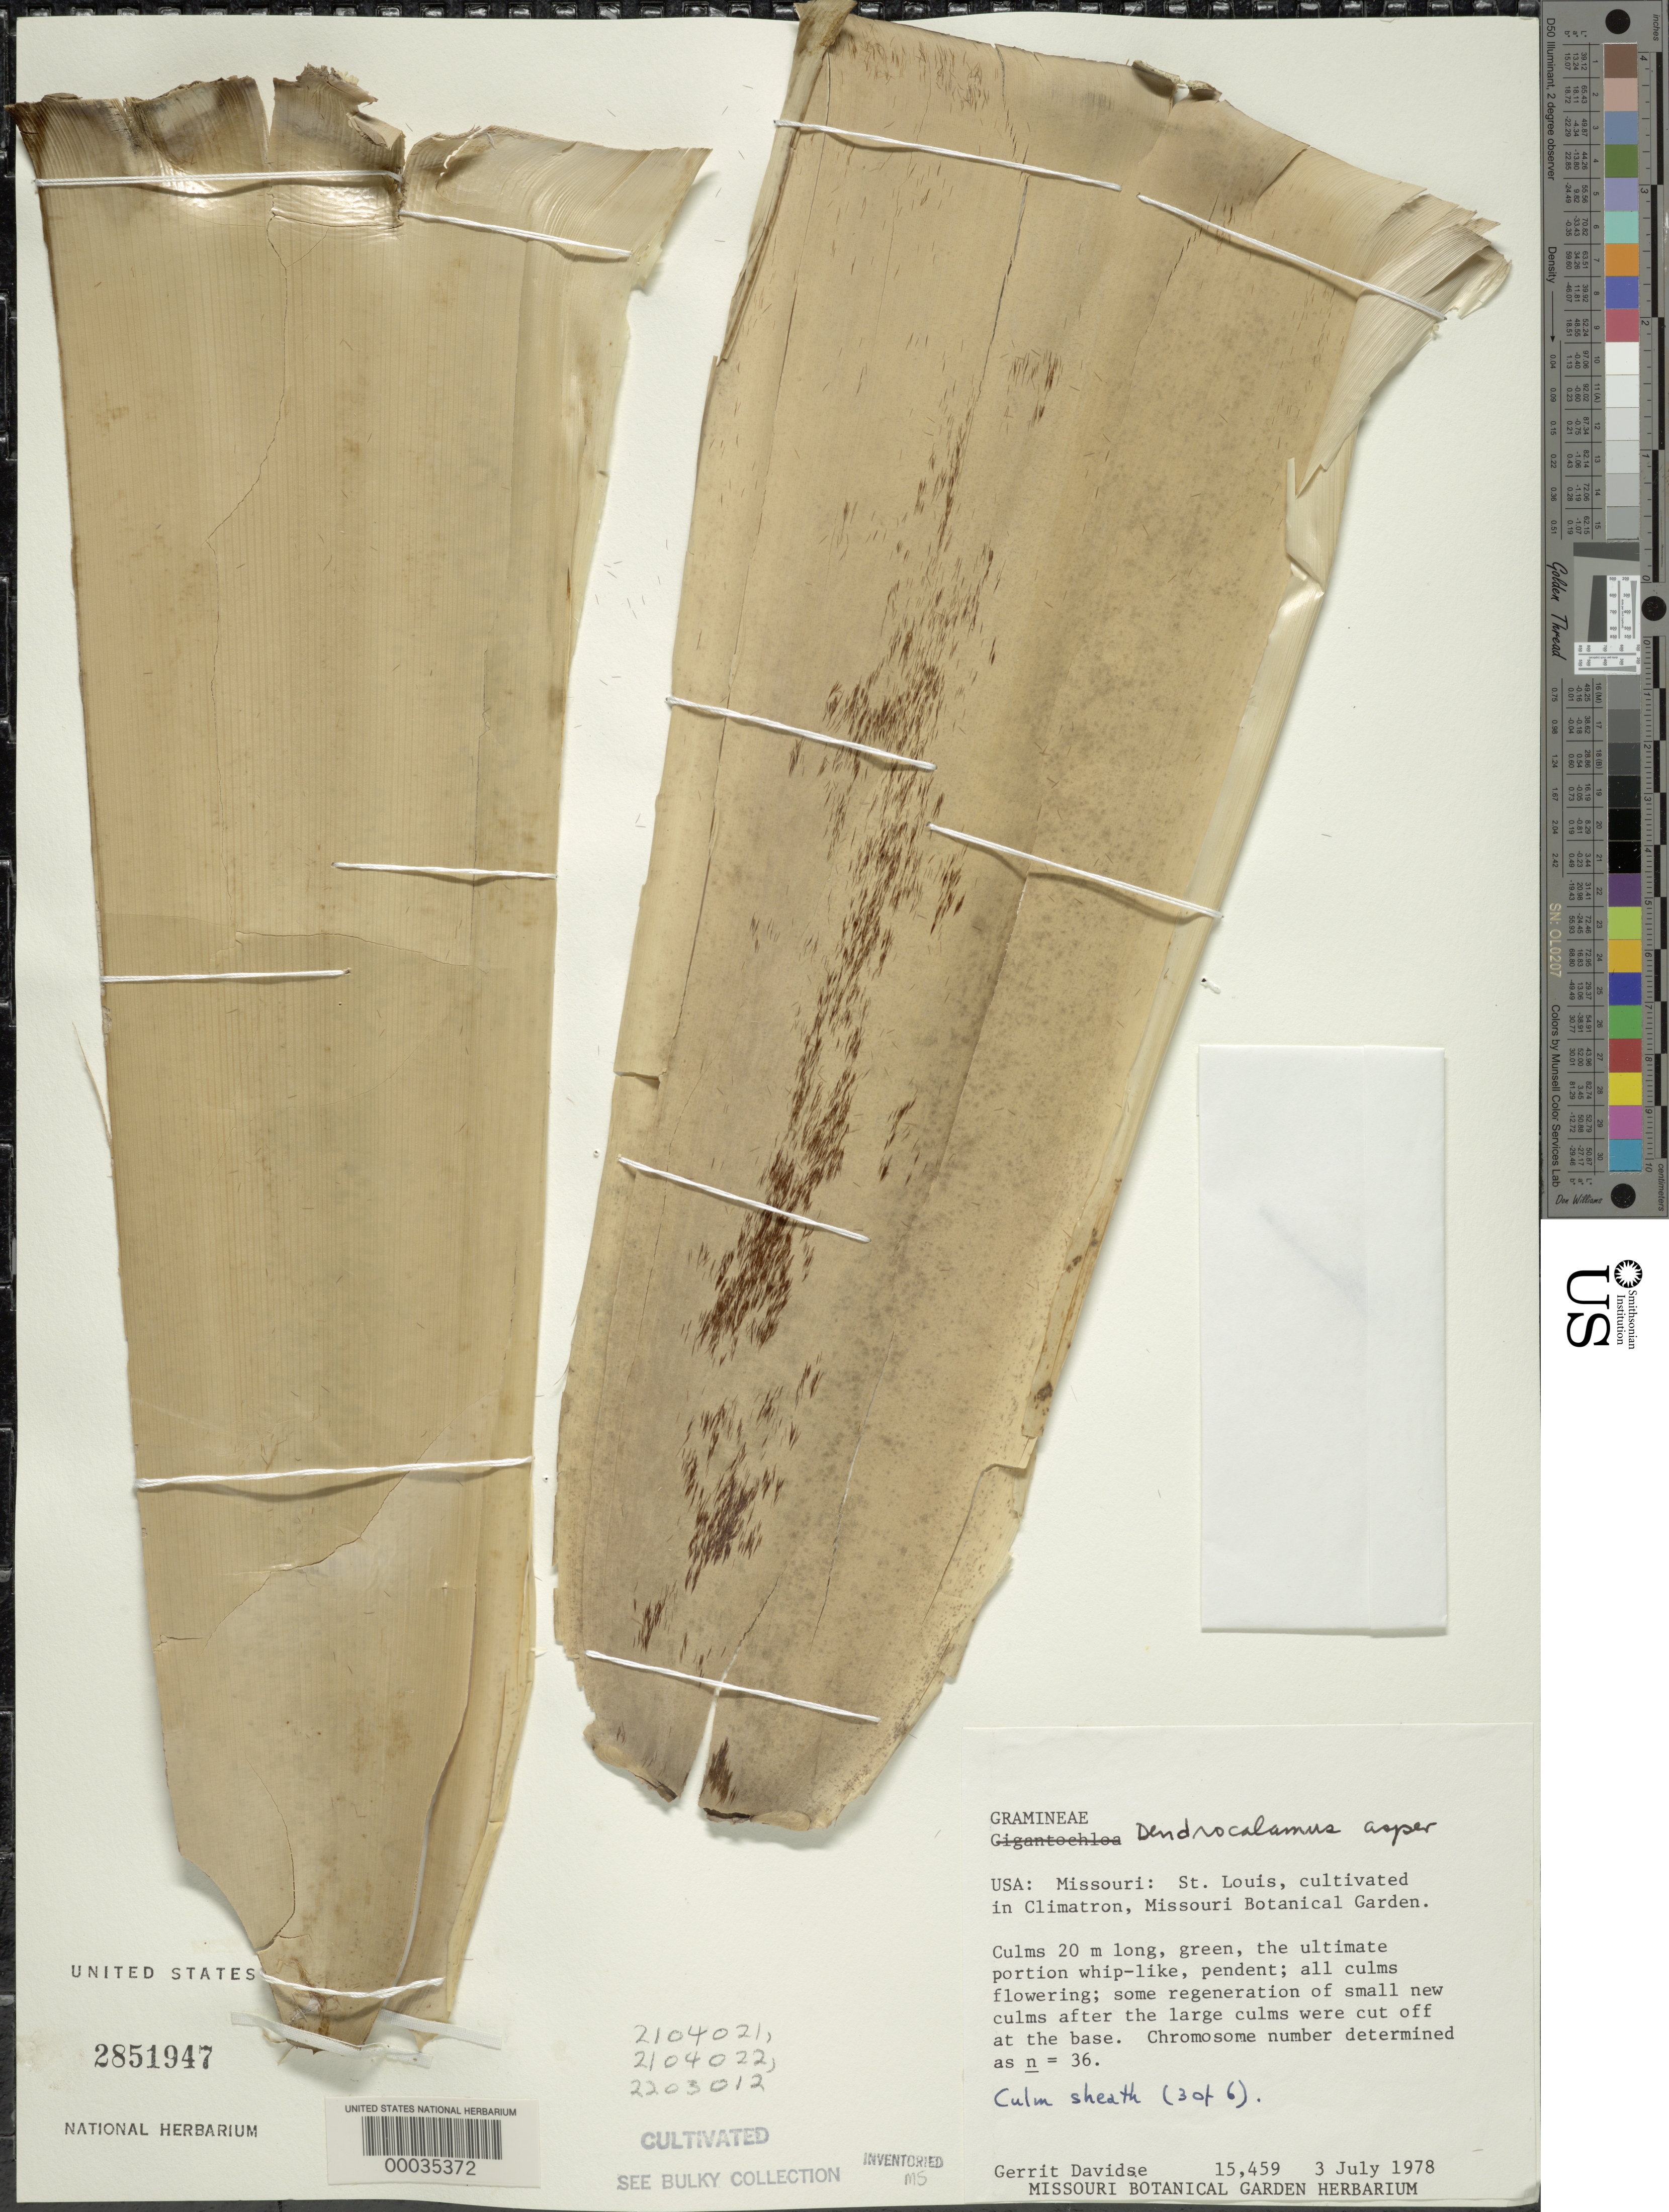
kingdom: Plantae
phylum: Tracheophyta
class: Liliopsida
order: Poales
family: Poaceae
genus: Dendrocalamus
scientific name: Dendrocalamus asper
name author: (Schult. & Schult. f.) Backer ex K. Heyne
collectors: G. Davidse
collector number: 15459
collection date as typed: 03 Jul 1978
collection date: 1978-07-03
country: United States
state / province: Missouri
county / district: Saint Louis City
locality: Missouri botanical gardens-st. louis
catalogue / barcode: US 2851947